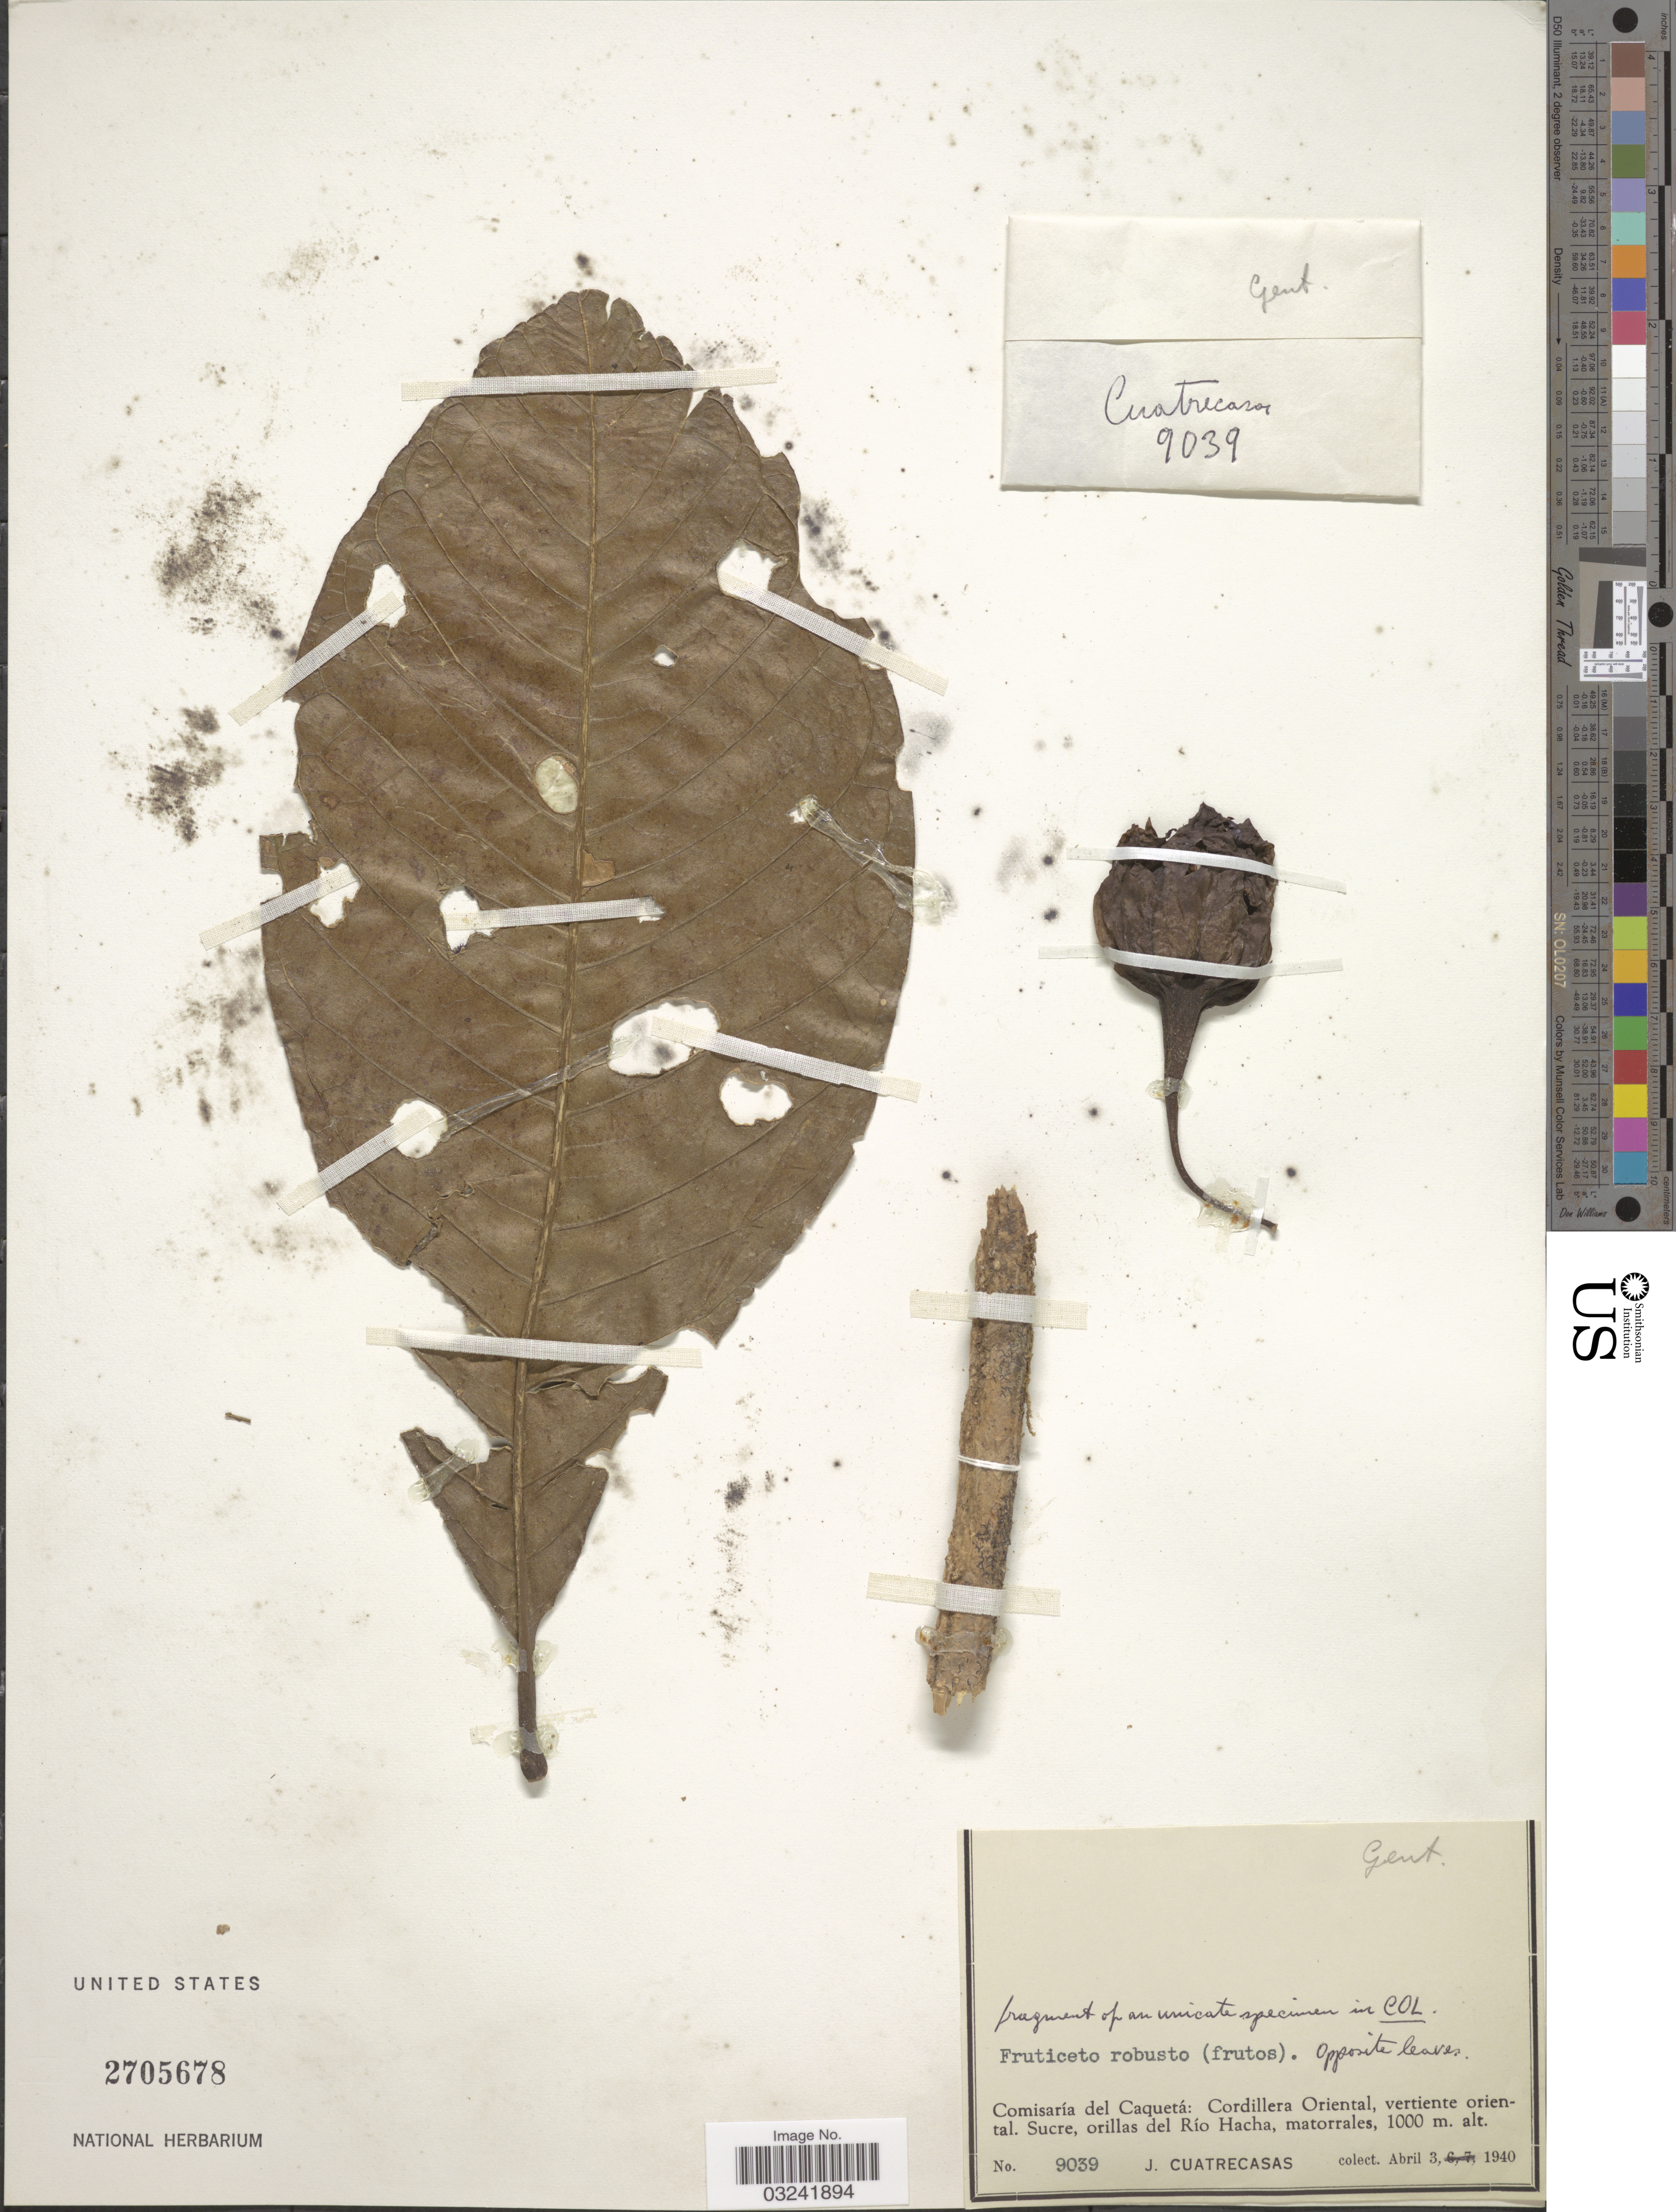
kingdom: Plantae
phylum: Tracheophyta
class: Magnoliopsida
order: Gentianales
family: Gentianaceae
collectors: J. Cuatrecasas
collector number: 9039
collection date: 1940-04-03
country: Colombia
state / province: Caquetá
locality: Comisaría del Caquetá: Cordillera Oriental, vertiente oriental, Sucre, orillas del Río Hacha, matorrales.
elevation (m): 1000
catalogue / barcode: US 2705678